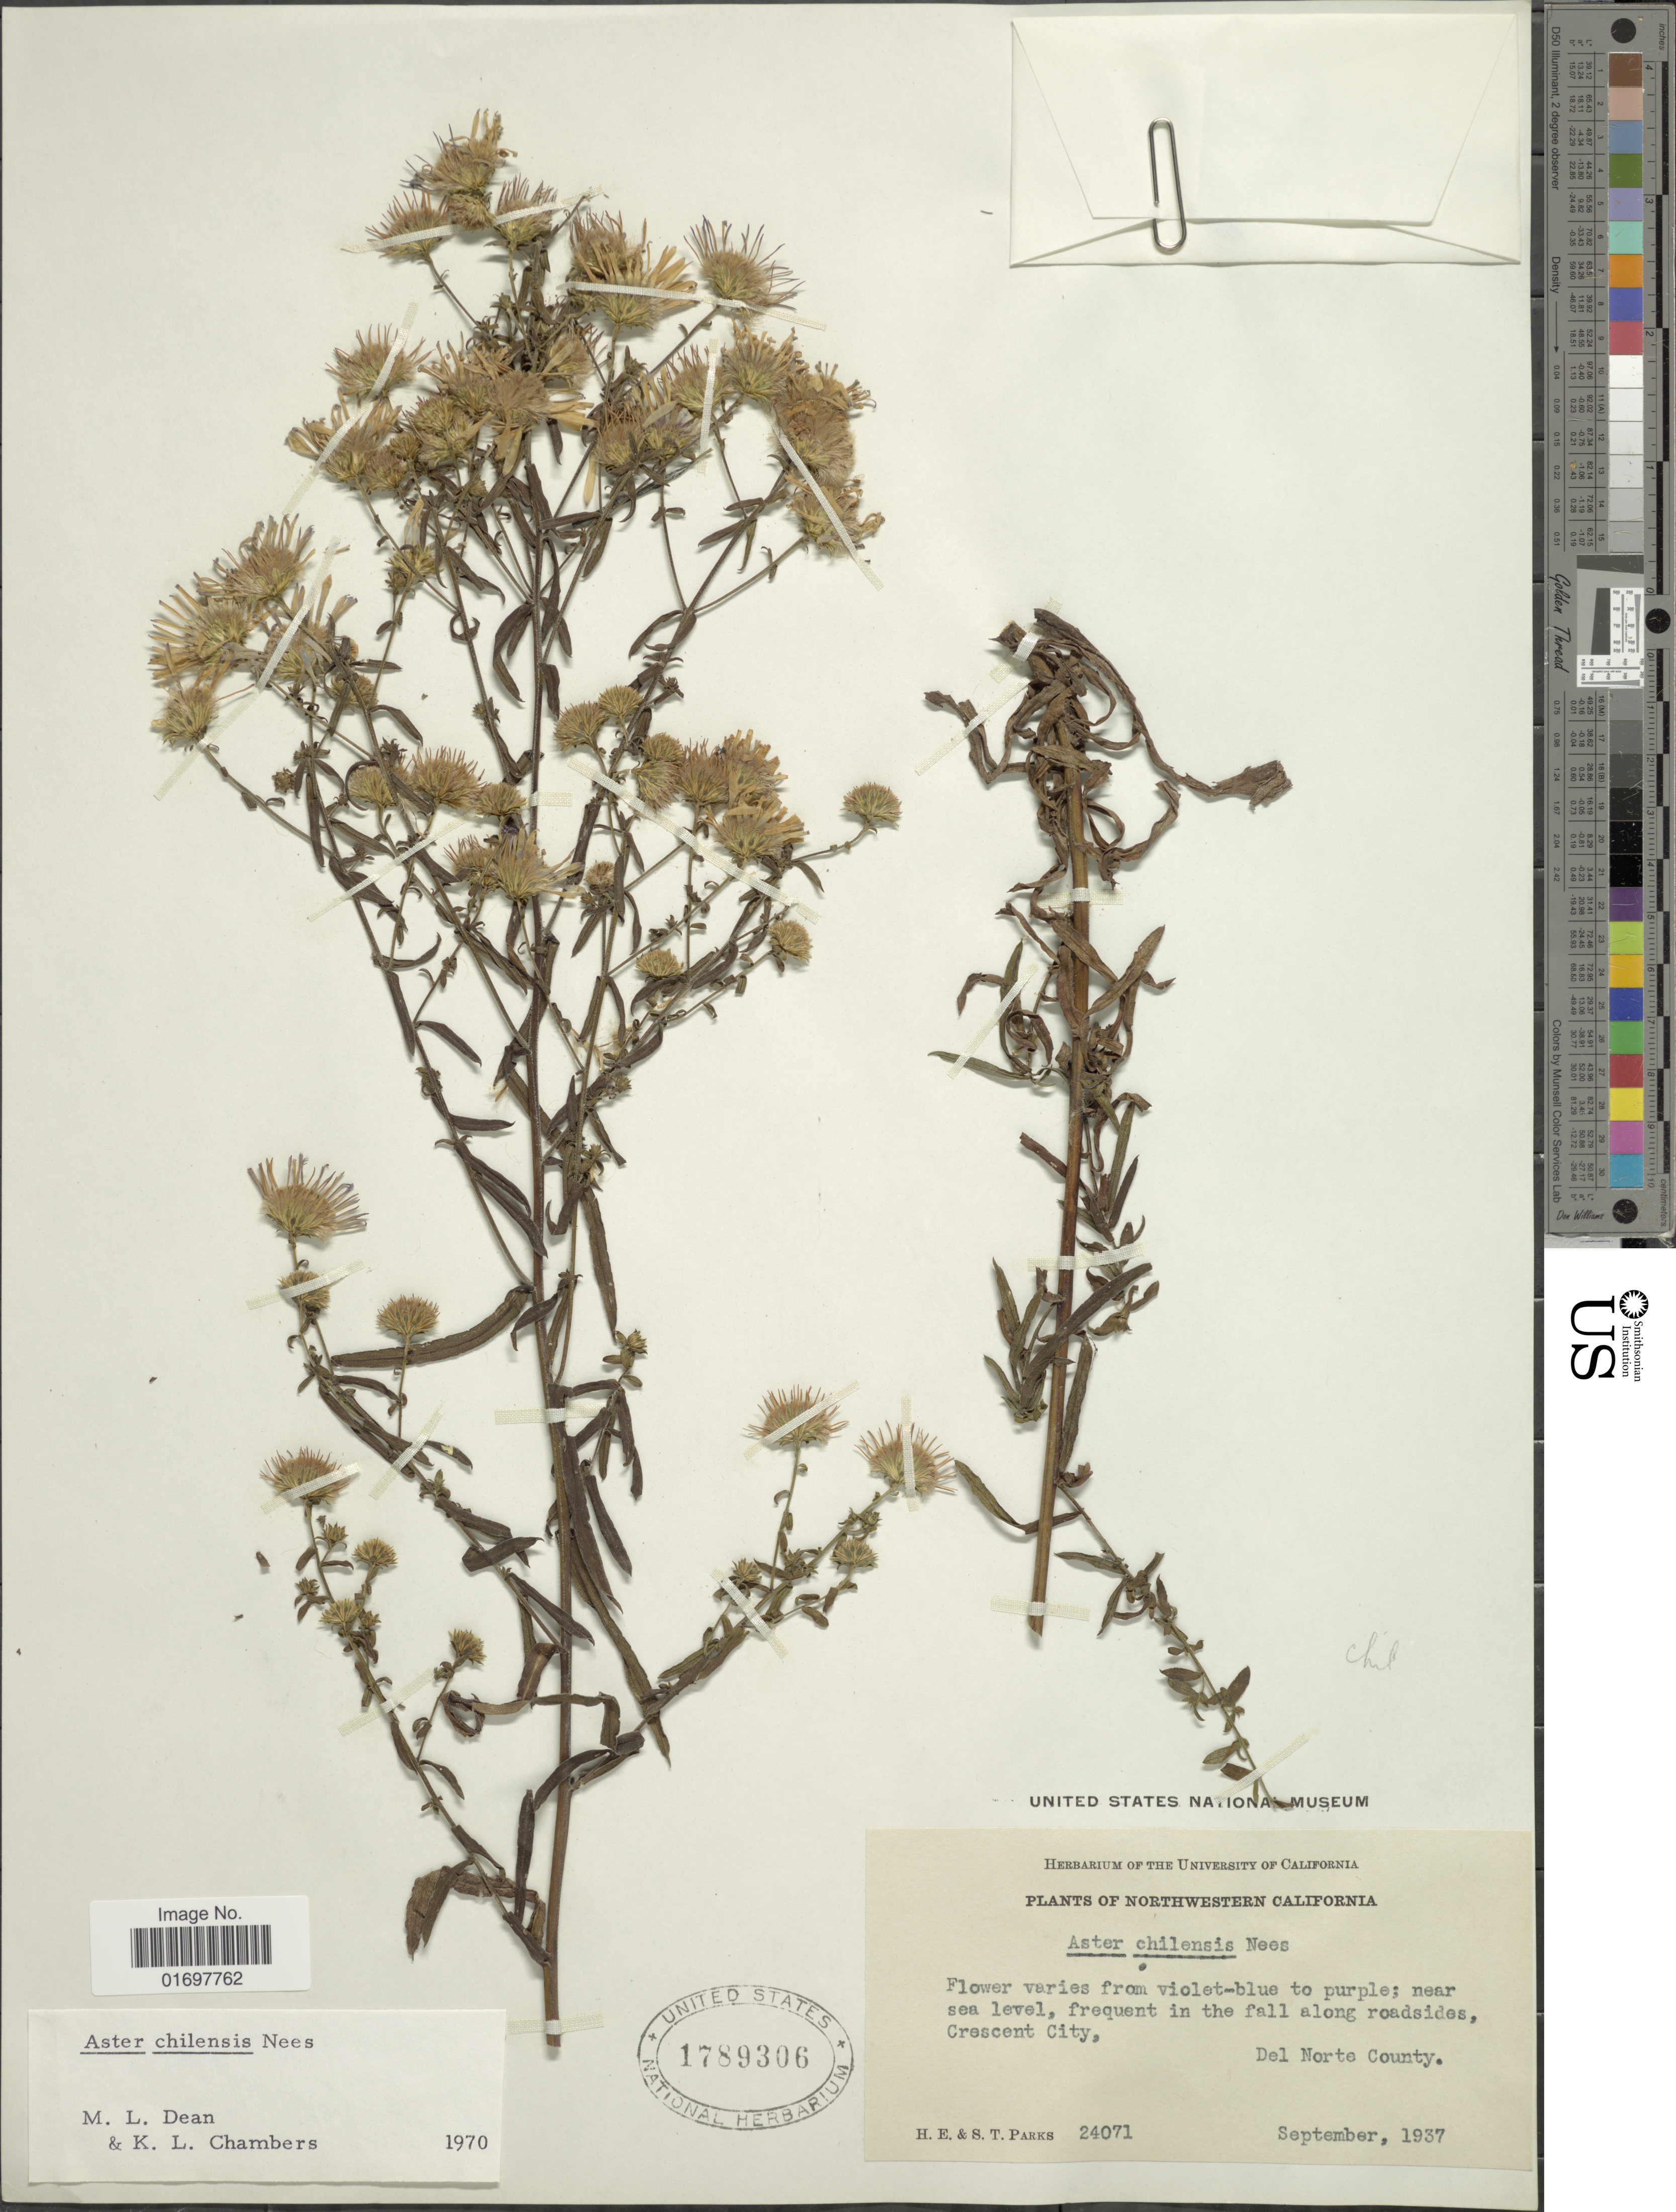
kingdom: Plantae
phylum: Tracheophyta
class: Magnoliopsida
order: Asterales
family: Asteraceae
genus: Symphyotrichum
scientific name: Symphyotrichum chilense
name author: (Nees) G.L. Nesom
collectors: H. E. Parks & S. Parks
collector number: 24071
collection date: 1937-09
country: United States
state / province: California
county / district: Del Norte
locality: Northwestern California. along roadsides Crescent City, Del Norte County.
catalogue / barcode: US 1789306